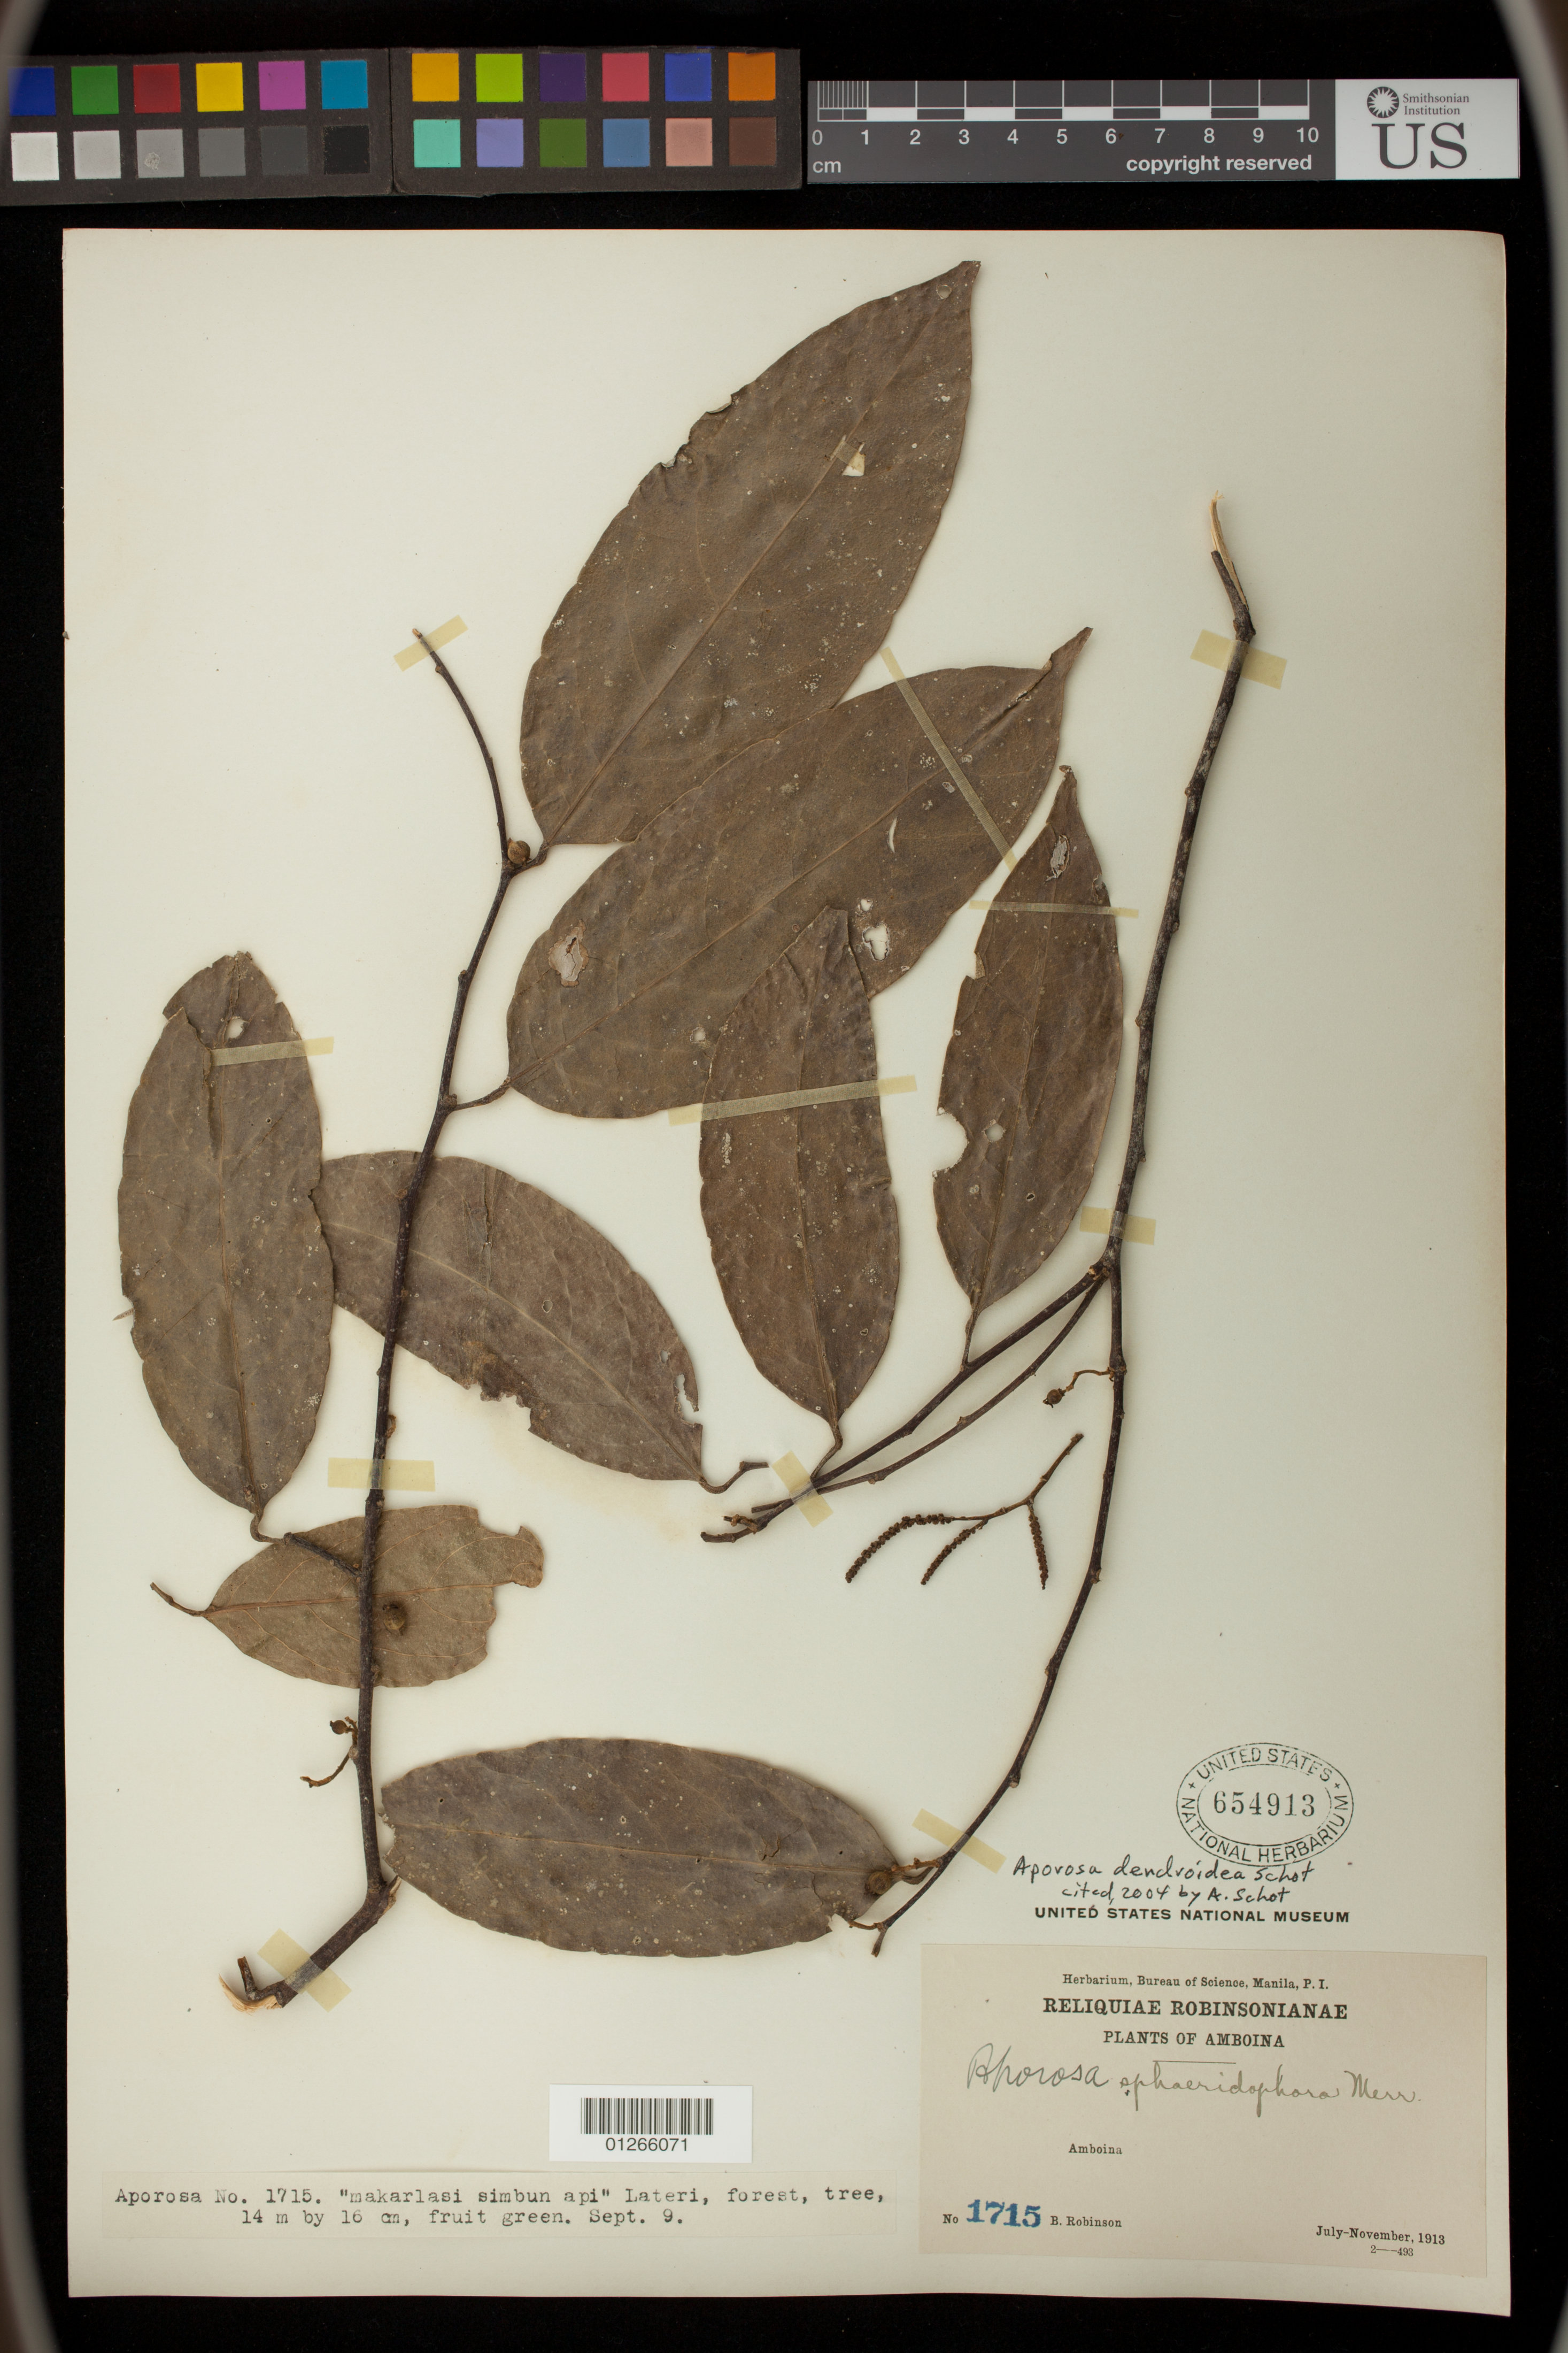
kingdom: Plantae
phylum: Tracheophyta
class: Magnoliopsida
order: Malpighiales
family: Phyllanthaceae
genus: Aporosa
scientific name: Aporosa dendroidea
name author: A. Schott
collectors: B. Robinson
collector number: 1715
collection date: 1913-09-09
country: Indonesia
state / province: Maluku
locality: Amboina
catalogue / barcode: US 654913